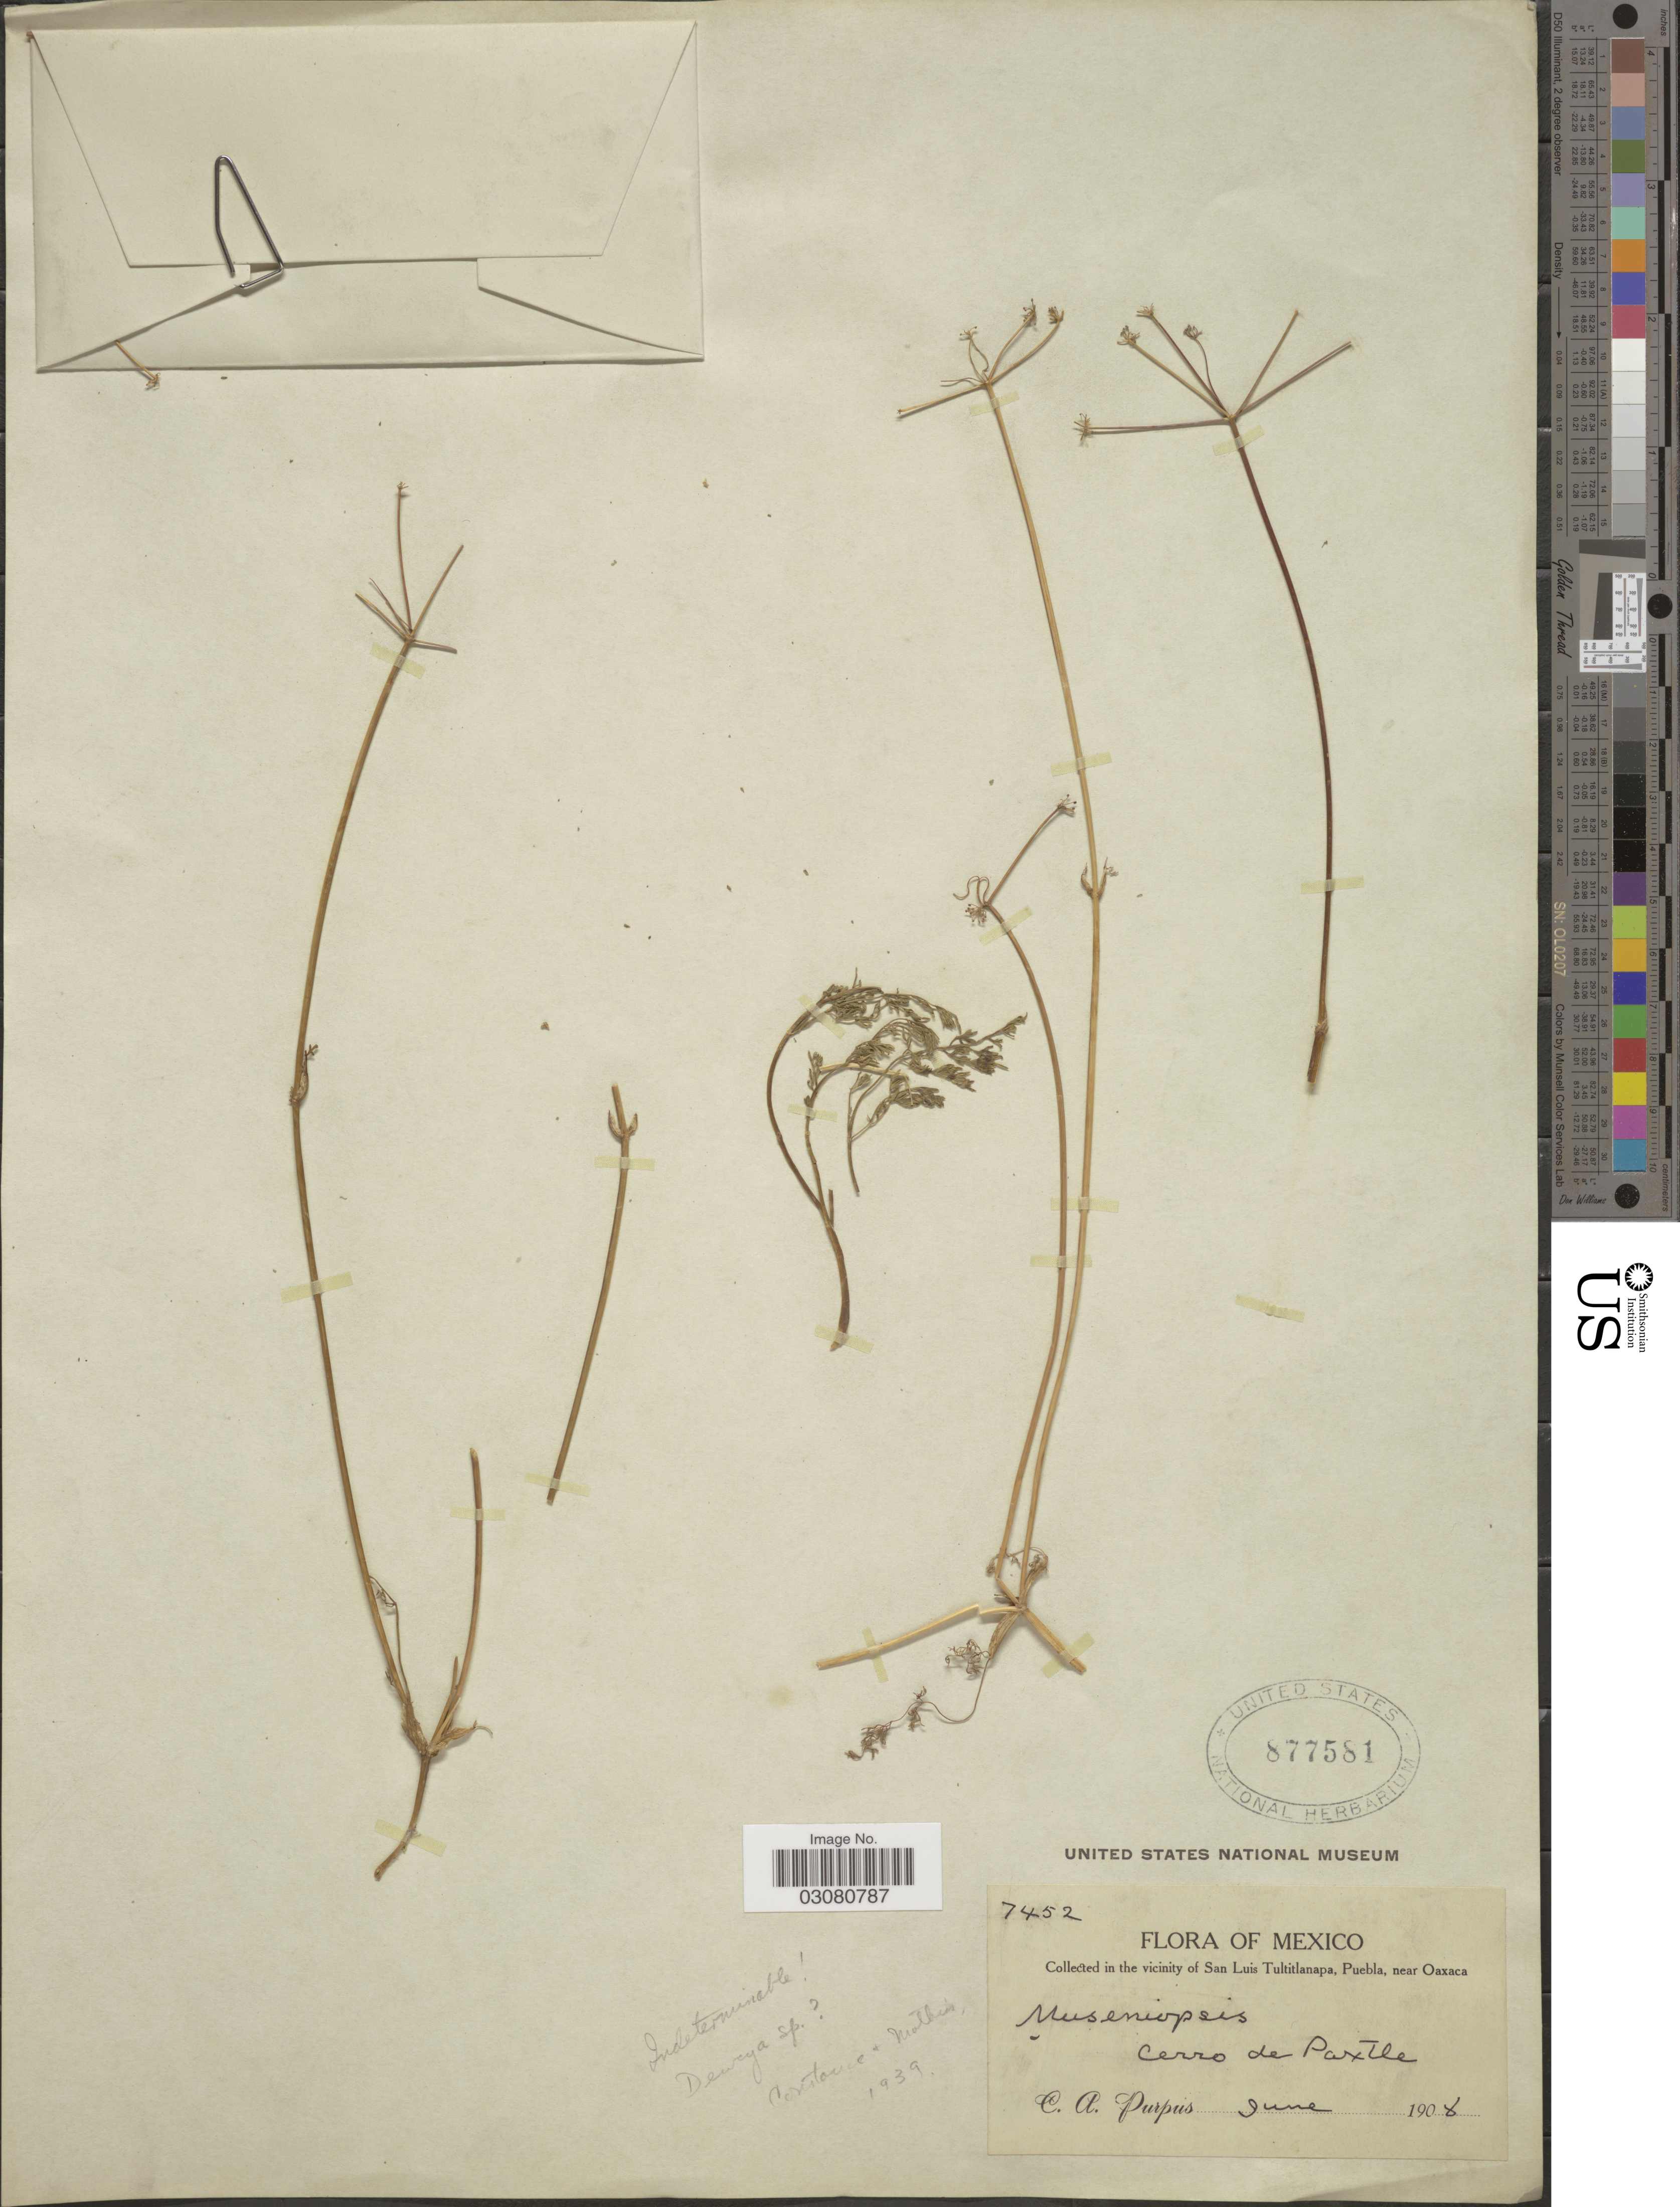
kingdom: Plantae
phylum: Tracheophyta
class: Magnoliopsida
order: Apiales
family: Apiaceae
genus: Tauschia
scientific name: Tauschia sp.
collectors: C. A. Purpus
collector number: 7452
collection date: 1908-06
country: Mexico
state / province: Puebla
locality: Vicinity of San Luis Tultitlanapa, Puebla, near Oaxaca. Cerro de Paxtle.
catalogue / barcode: US 877581